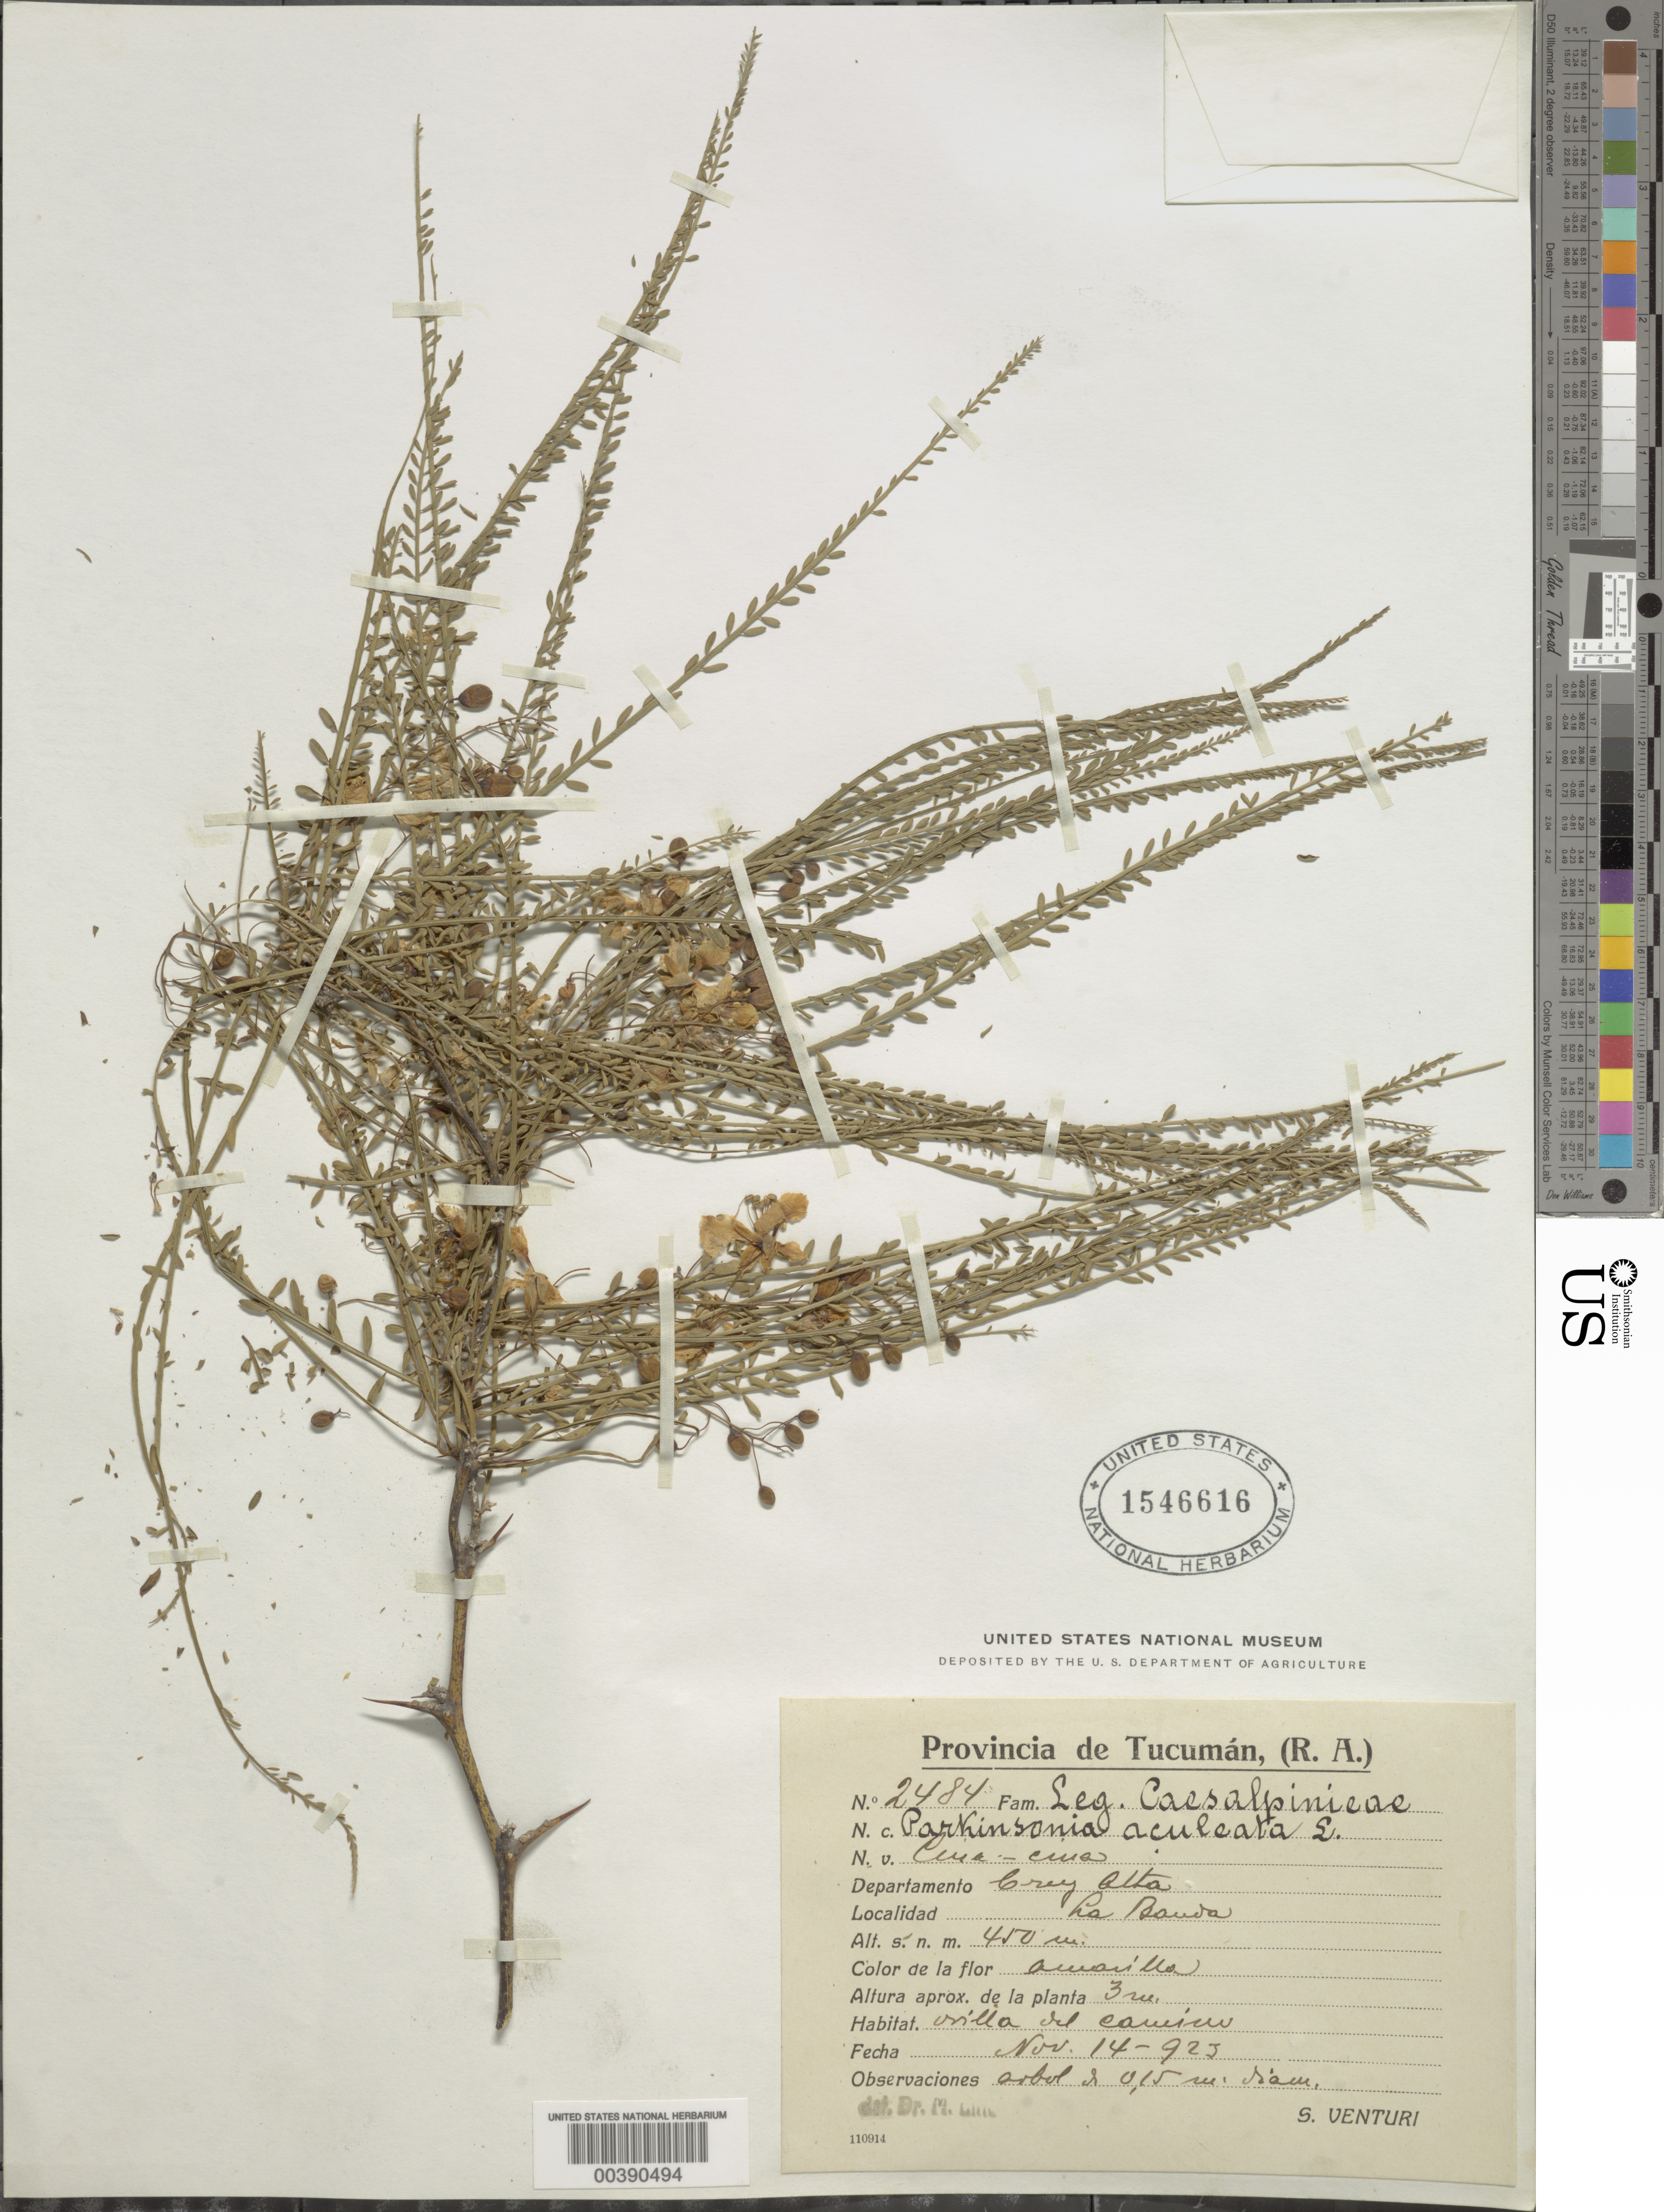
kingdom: Plantae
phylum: Tracheophyta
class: Magnoliopsida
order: Fabales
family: Fabaceae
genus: Parkinsonia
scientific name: Parkinsonia aculeata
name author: L.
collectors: S. Venturi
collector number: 2484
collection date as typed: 14 Nov 1923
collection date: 1923-11-14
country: Argentina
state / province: Tucumán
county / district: Cruz Alta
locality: Crey alta Dept. (?) [Cruz alta Dept.?], la Bauda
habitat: Orilla del camino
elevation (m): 450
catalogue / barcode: US 1546616